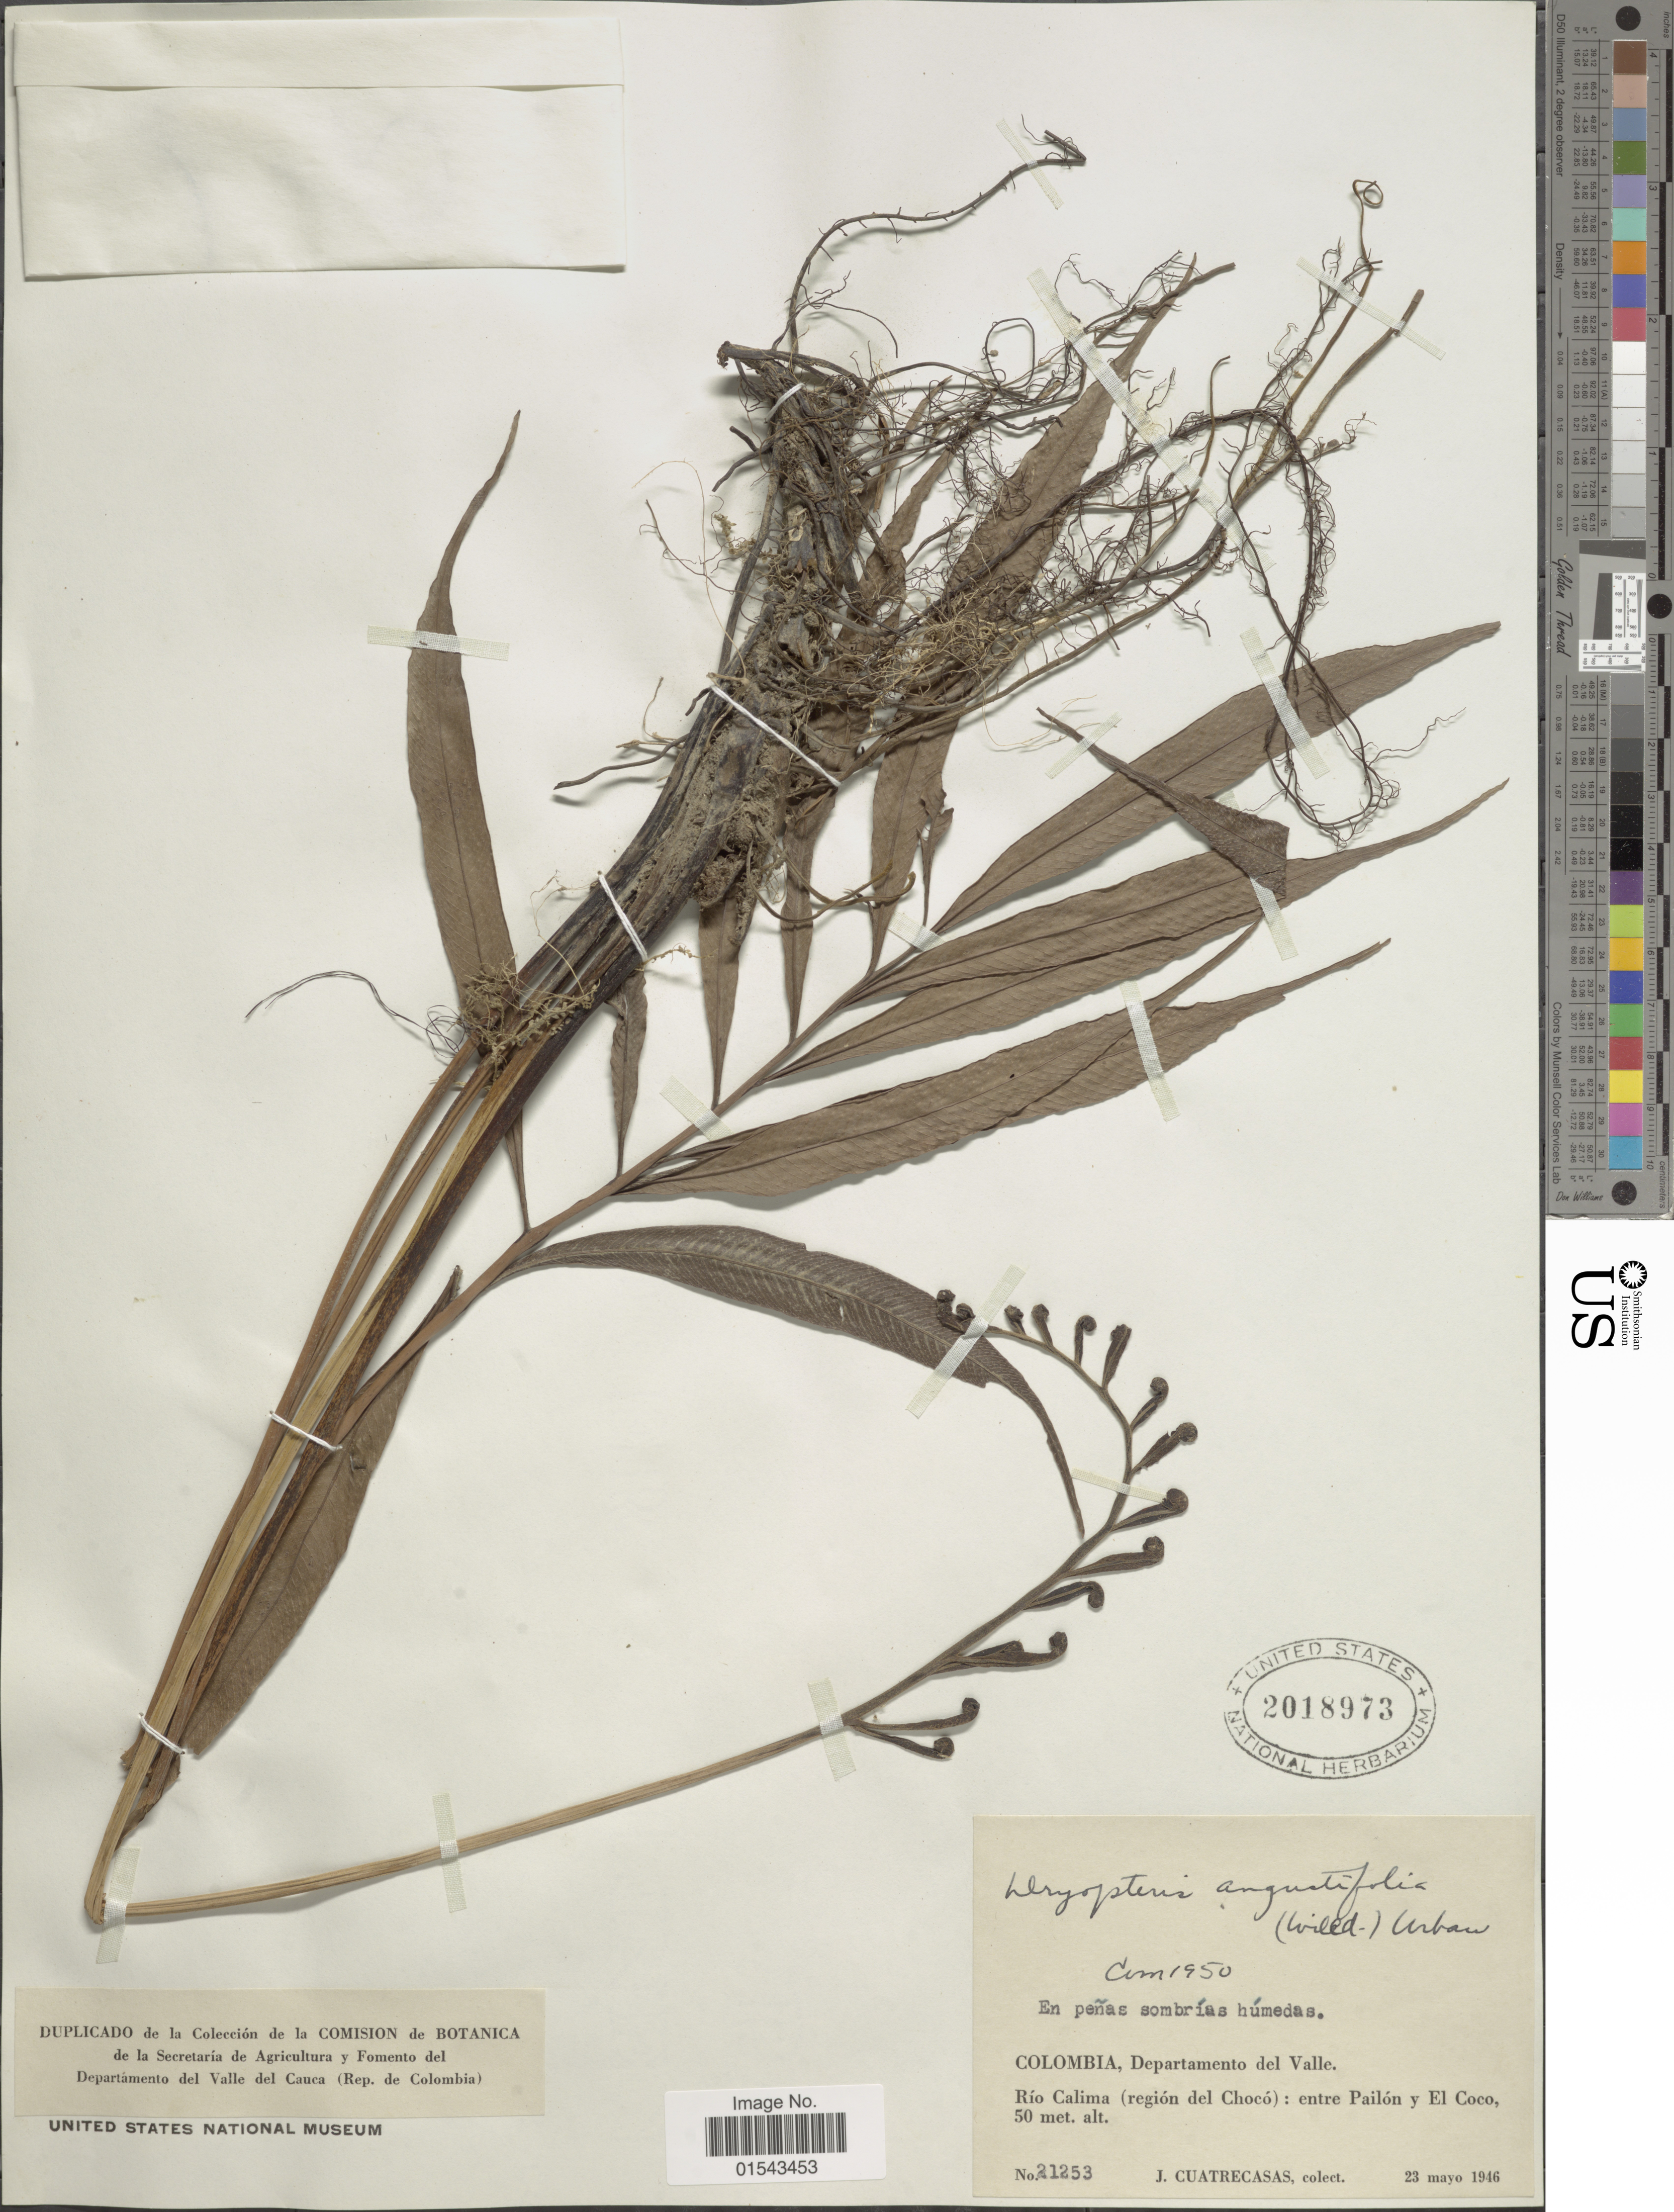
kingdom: Plantae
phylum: Tracheophyta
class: Polypodiopsida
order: Polypodiales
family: Thelypteridaceae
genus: Meniscium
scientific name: Meniscium angustifolium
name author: Willd.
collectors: J. Cuatrecasas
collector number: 21253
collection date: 1946-05-23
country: Colombia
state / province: Valle del Cauca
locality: Departamento del Valle. Río Calima (región del Chocó): entre Pailón y El Coco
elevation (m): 50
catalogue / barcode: US 2018973